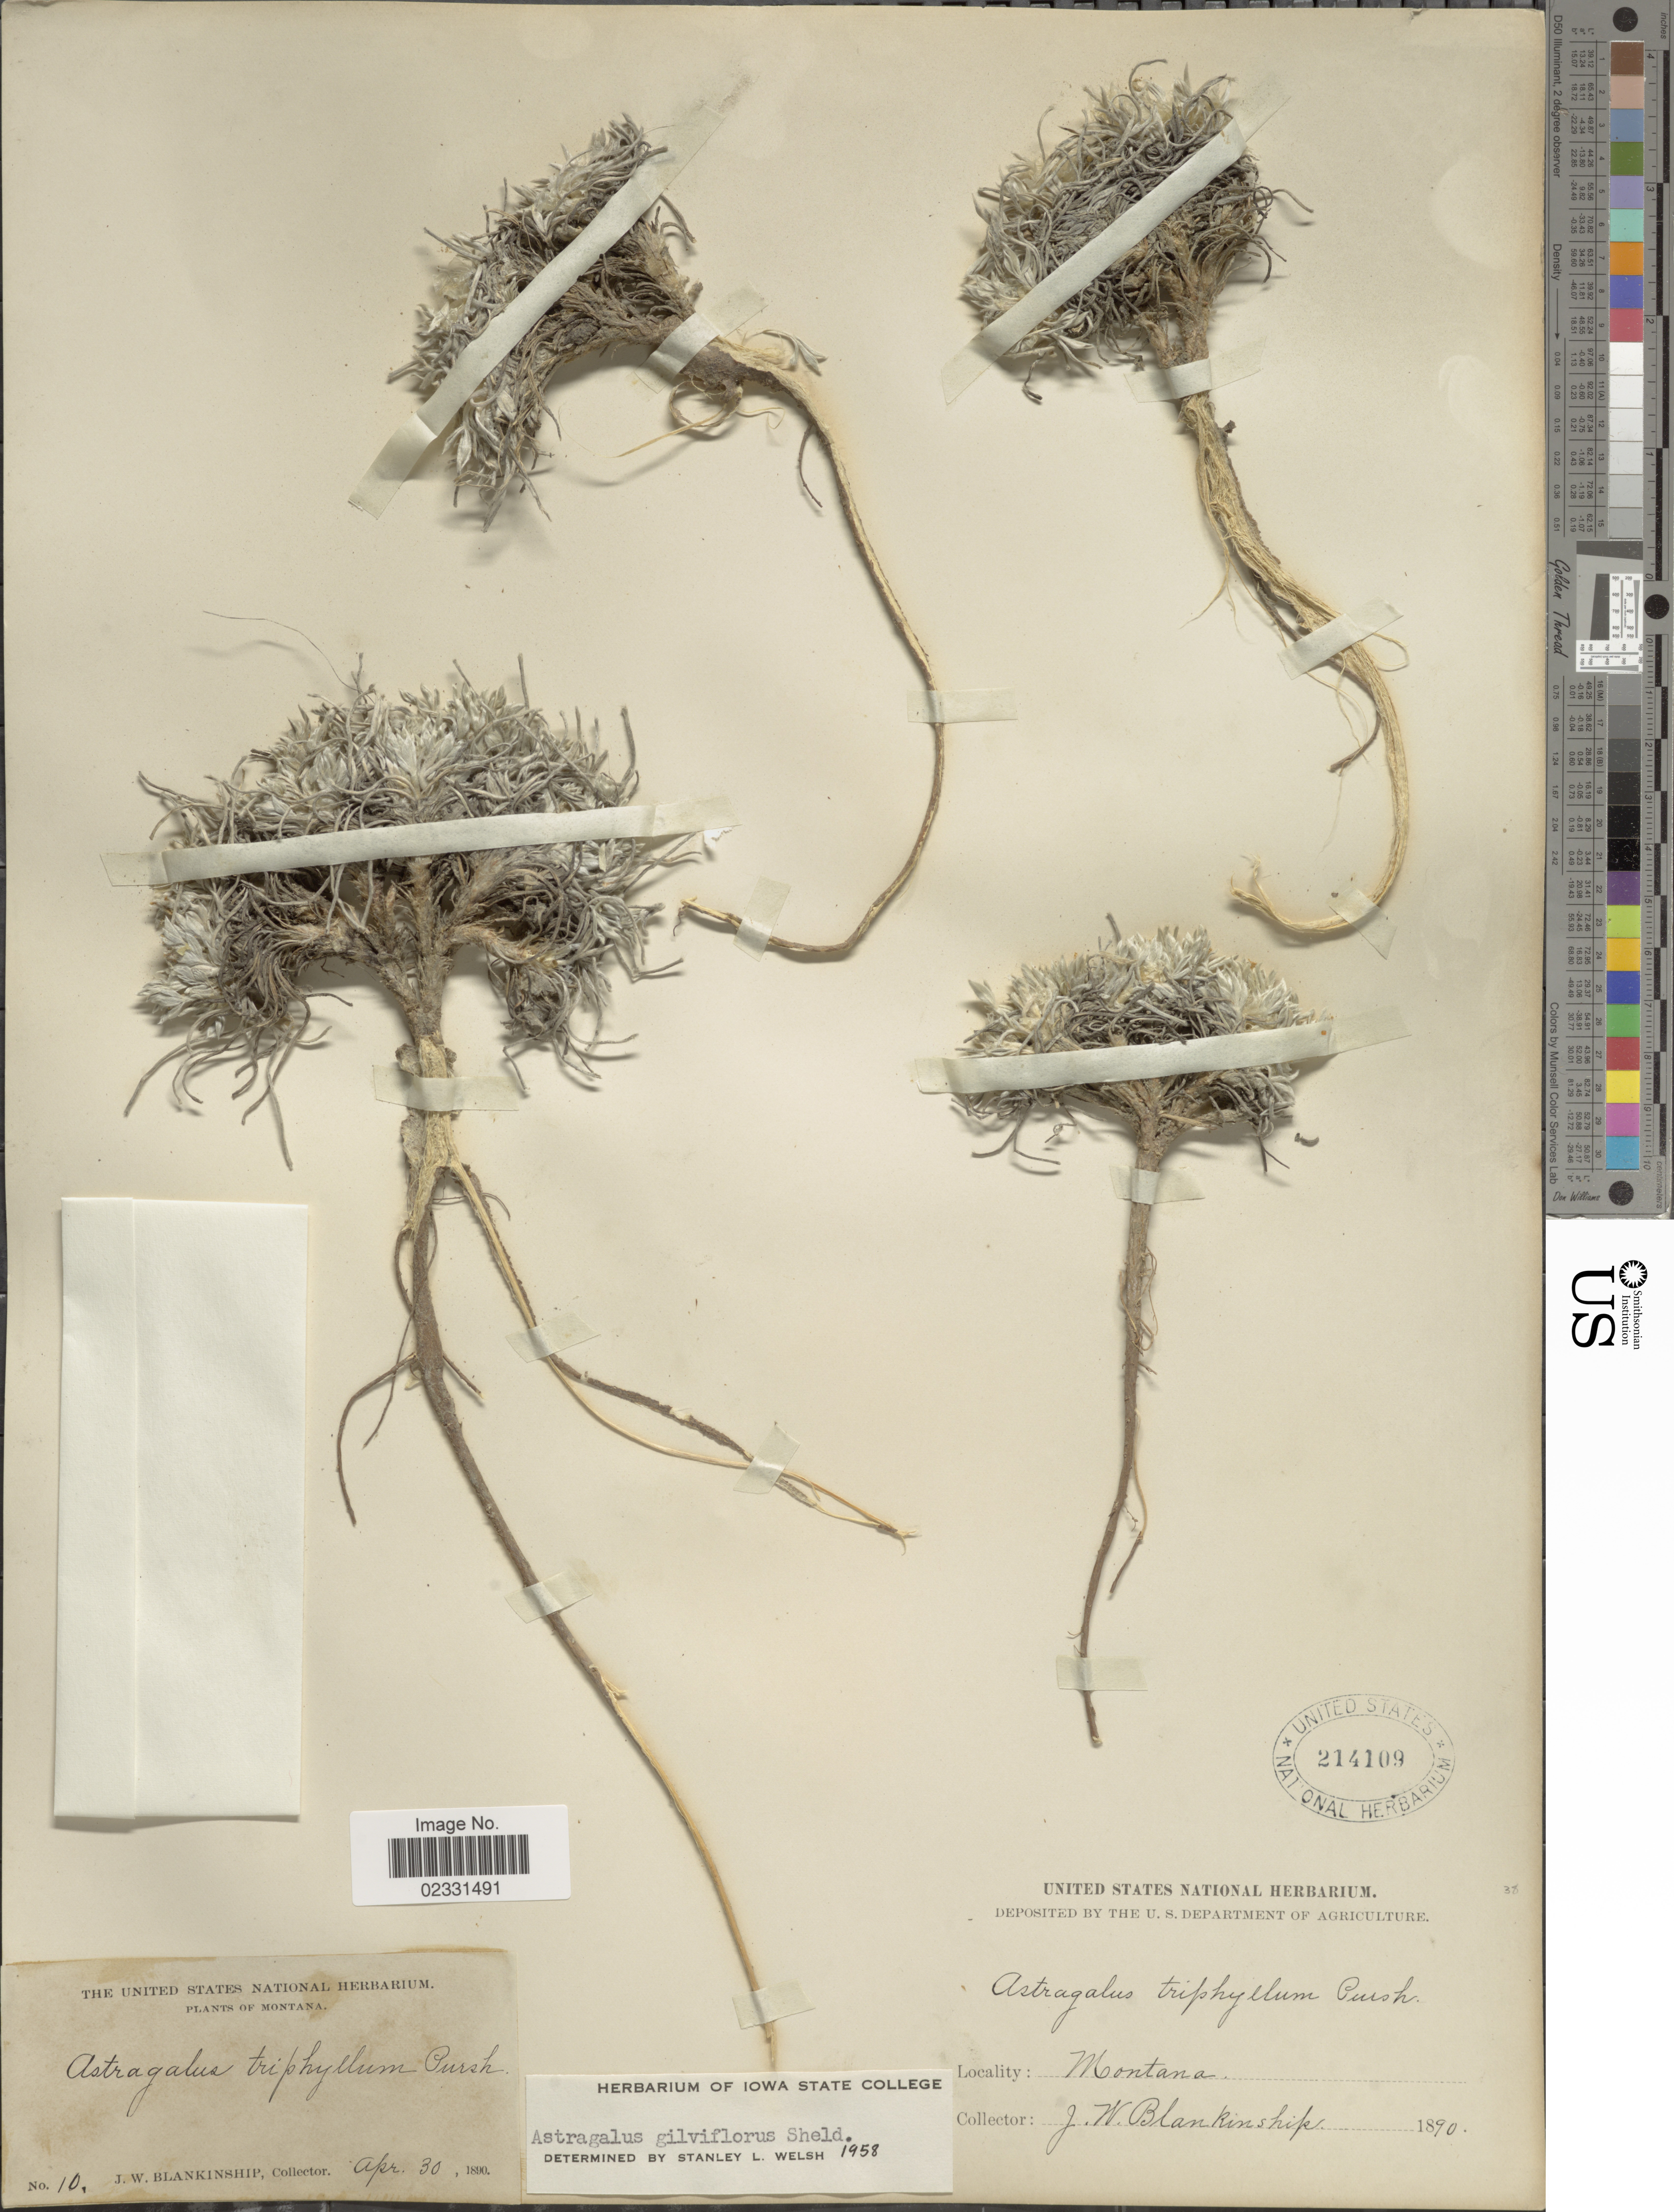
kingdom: Plantae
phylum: Tracheophyta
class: Magnoliopsida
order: Fabales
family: Fabaceae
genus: Astragalus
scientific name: Astragalus gilviflorus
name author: E. Sheld.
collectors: J. W. Blankinship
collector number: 10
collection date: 1890-04-30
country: United States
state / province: Montana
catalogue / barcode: US 214109